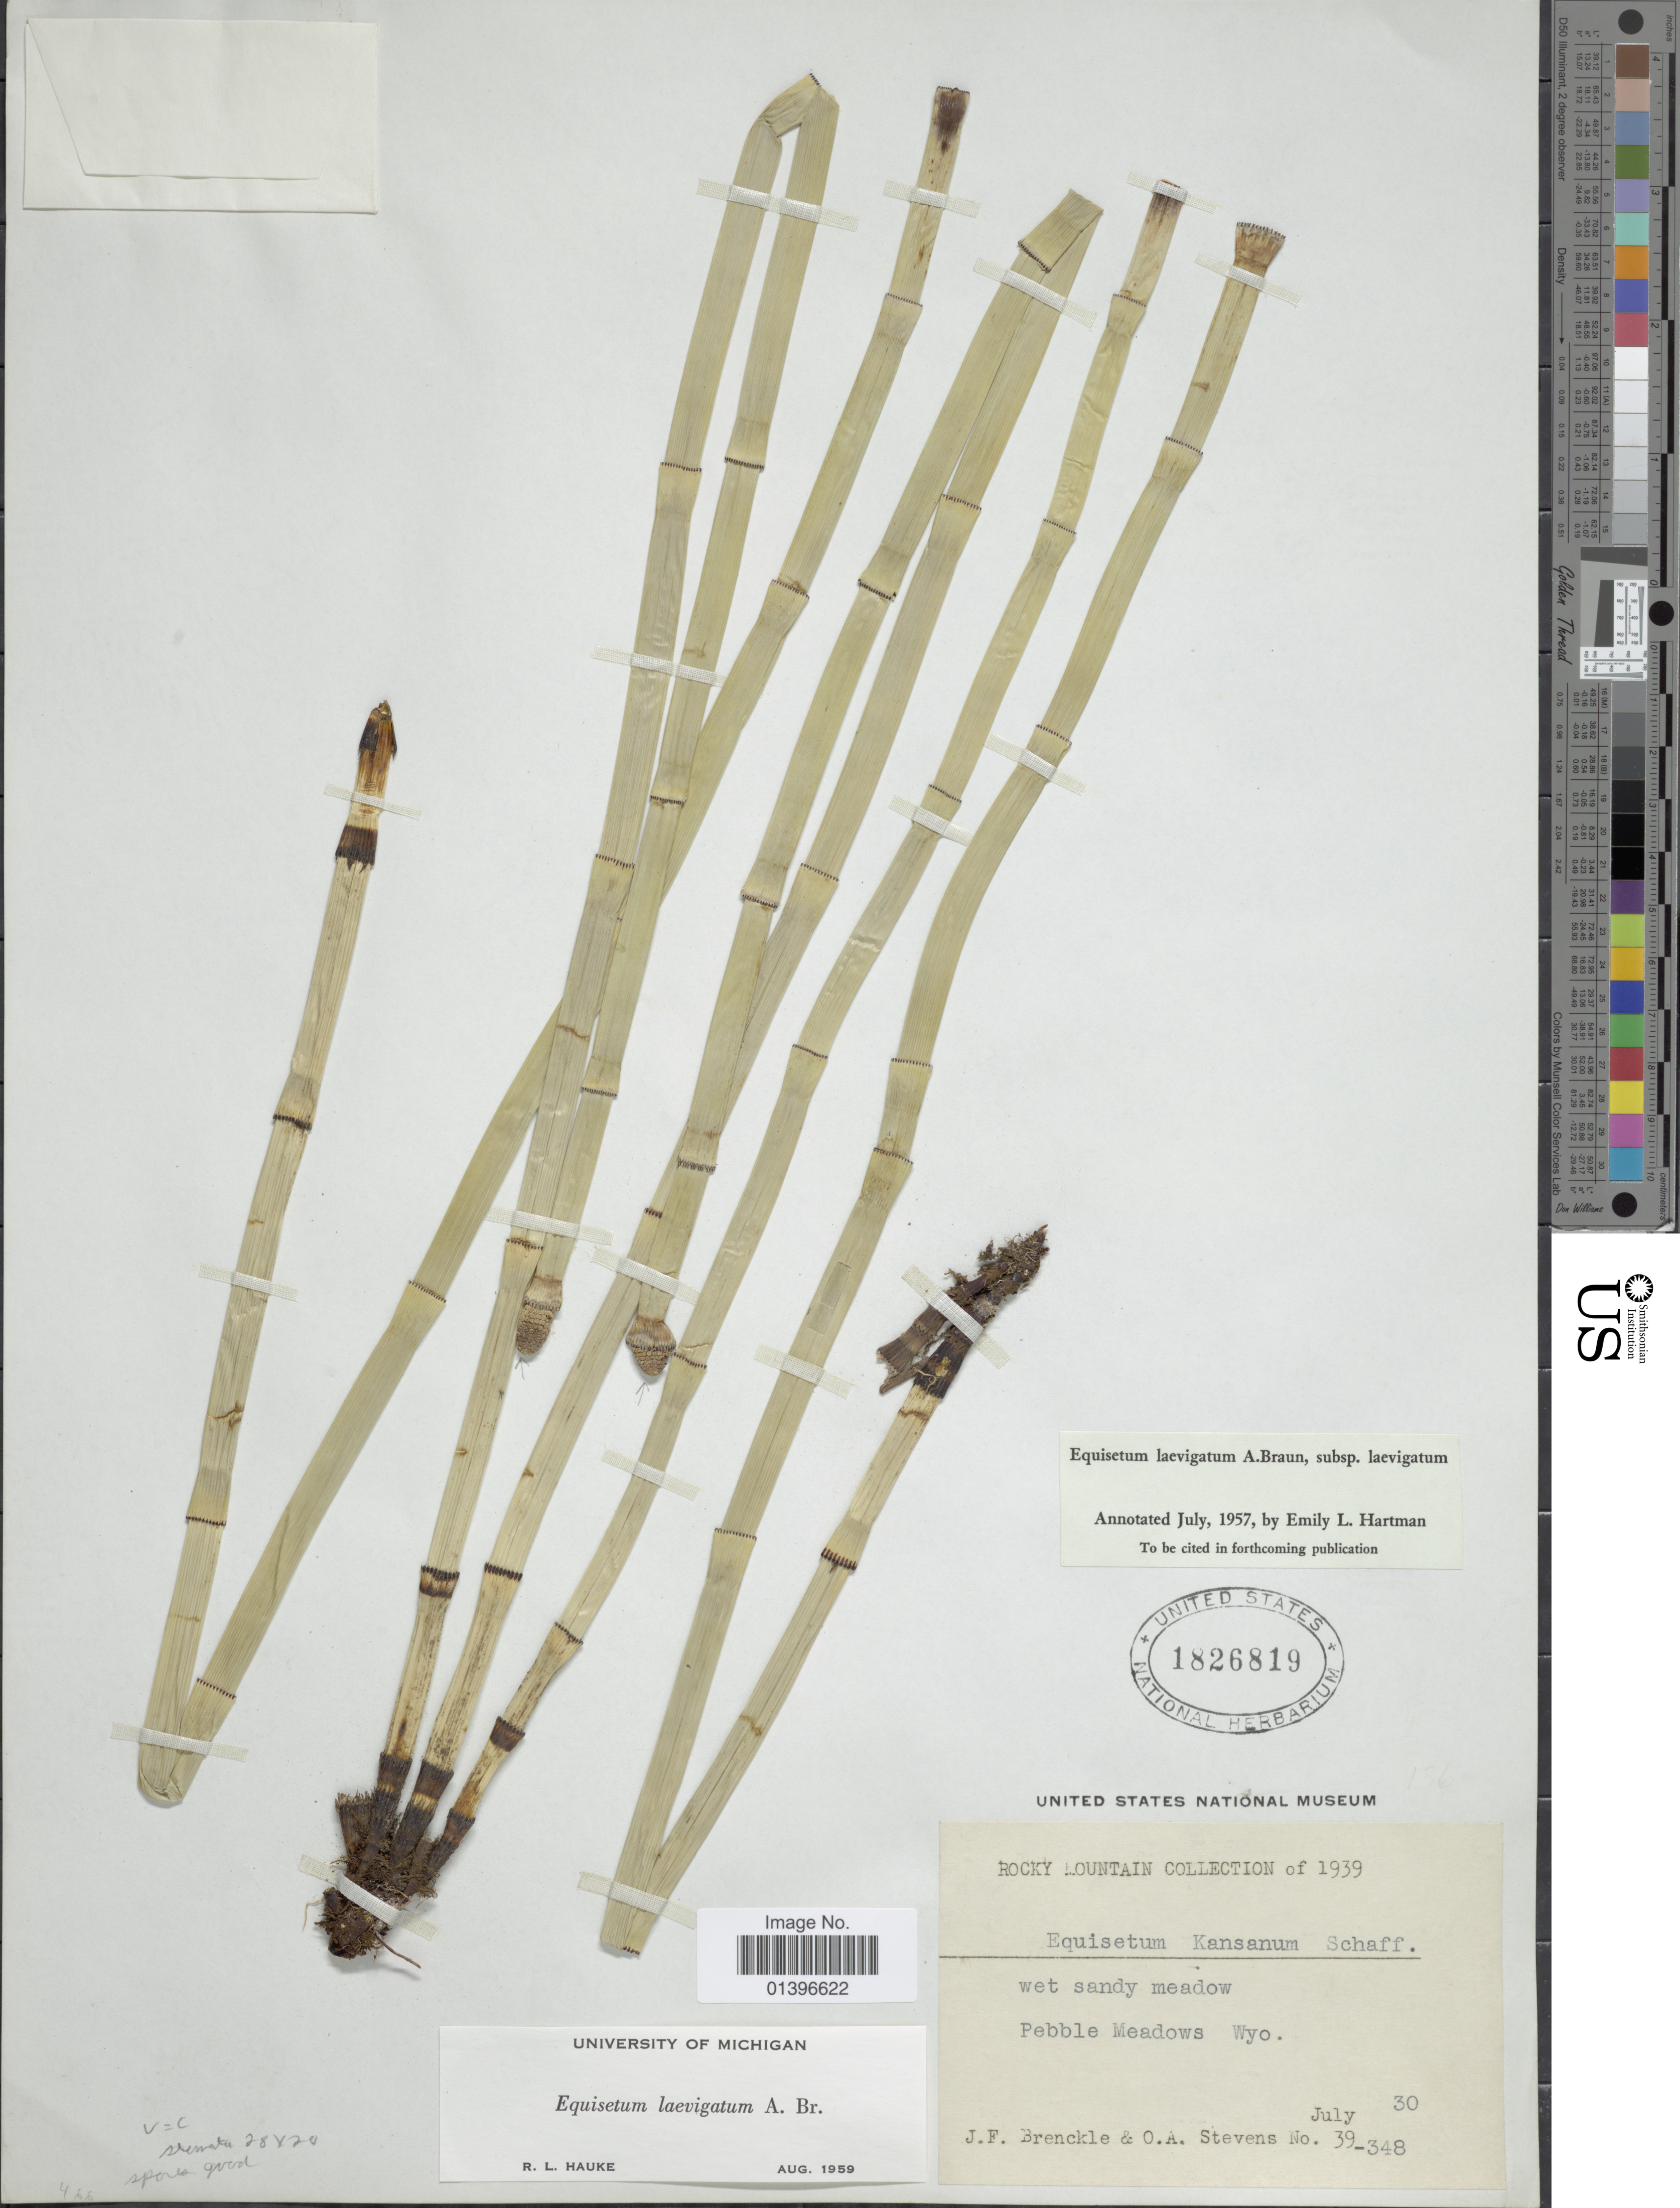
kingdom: Plantae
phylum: Tracheophyta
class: Polypodiopsida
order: Equisetales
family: Equisetaceae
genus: Equisetum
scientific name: Equisetum laevigatum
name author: A. Braun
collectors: J. Brenckle & O. A. Stevens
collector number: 39-348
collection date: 1939-07-30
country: United States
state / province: Wyoming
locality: Pebble Meadows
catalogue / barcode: US 1826819